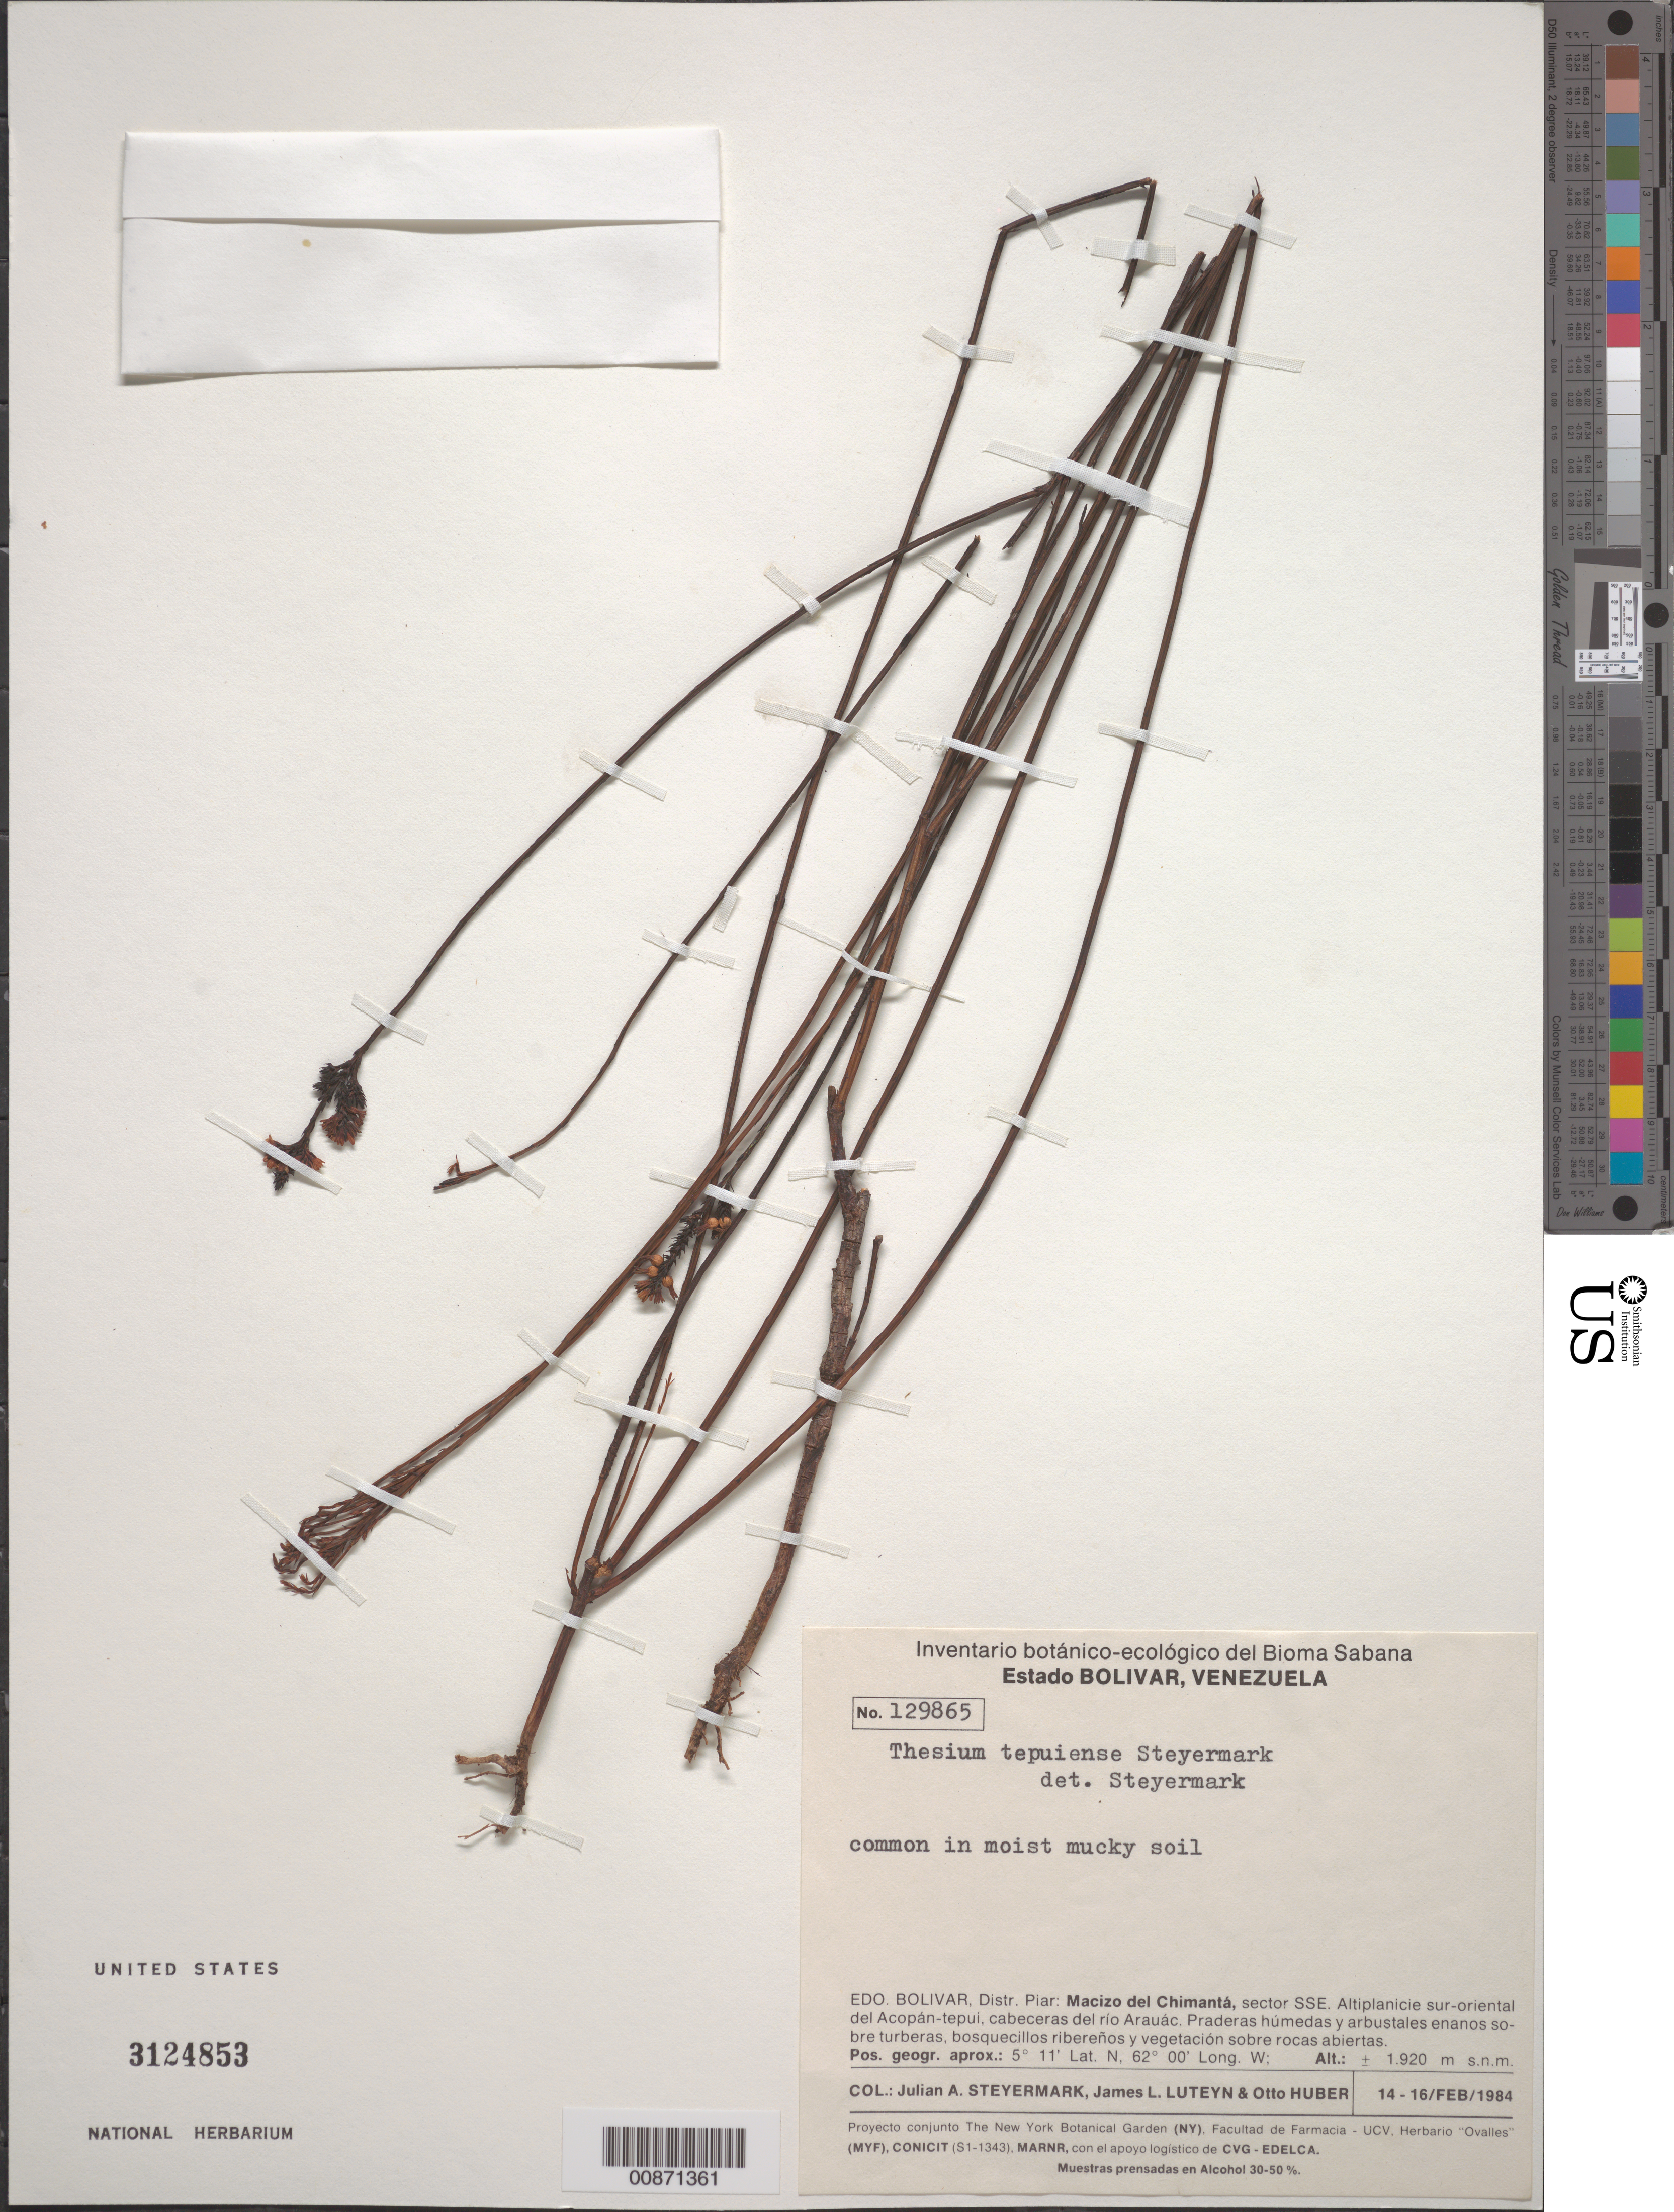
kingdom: Plantae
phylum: Tracheophyta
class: Magnoliopsida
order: Santalales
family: Thesiaceae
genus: Thesium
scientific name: Thesium tepuiense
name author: Steyerm.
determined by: Steyermark, Julian A., (VEN)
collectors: J. Steyermark, J. L. Luteyn & O. Huber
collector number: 129865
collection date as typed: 14-Feb-84 to 16-Feb-84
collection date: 1984-02-14/1984-02-16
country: Venezuela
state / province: Bolívar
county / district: Piar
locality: Macizo del Chimantá, sector SSE. Altiplanicie sur-oriental del Acopán-tepuí; cabeceras del río Arauác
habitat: Moist mucky soil; Praderas húmedas y arbustales enanos sobre turberas, bosquecillos riberenos y vegetación sobre rocas abiertas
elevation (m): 1920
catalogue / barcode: US 3124853